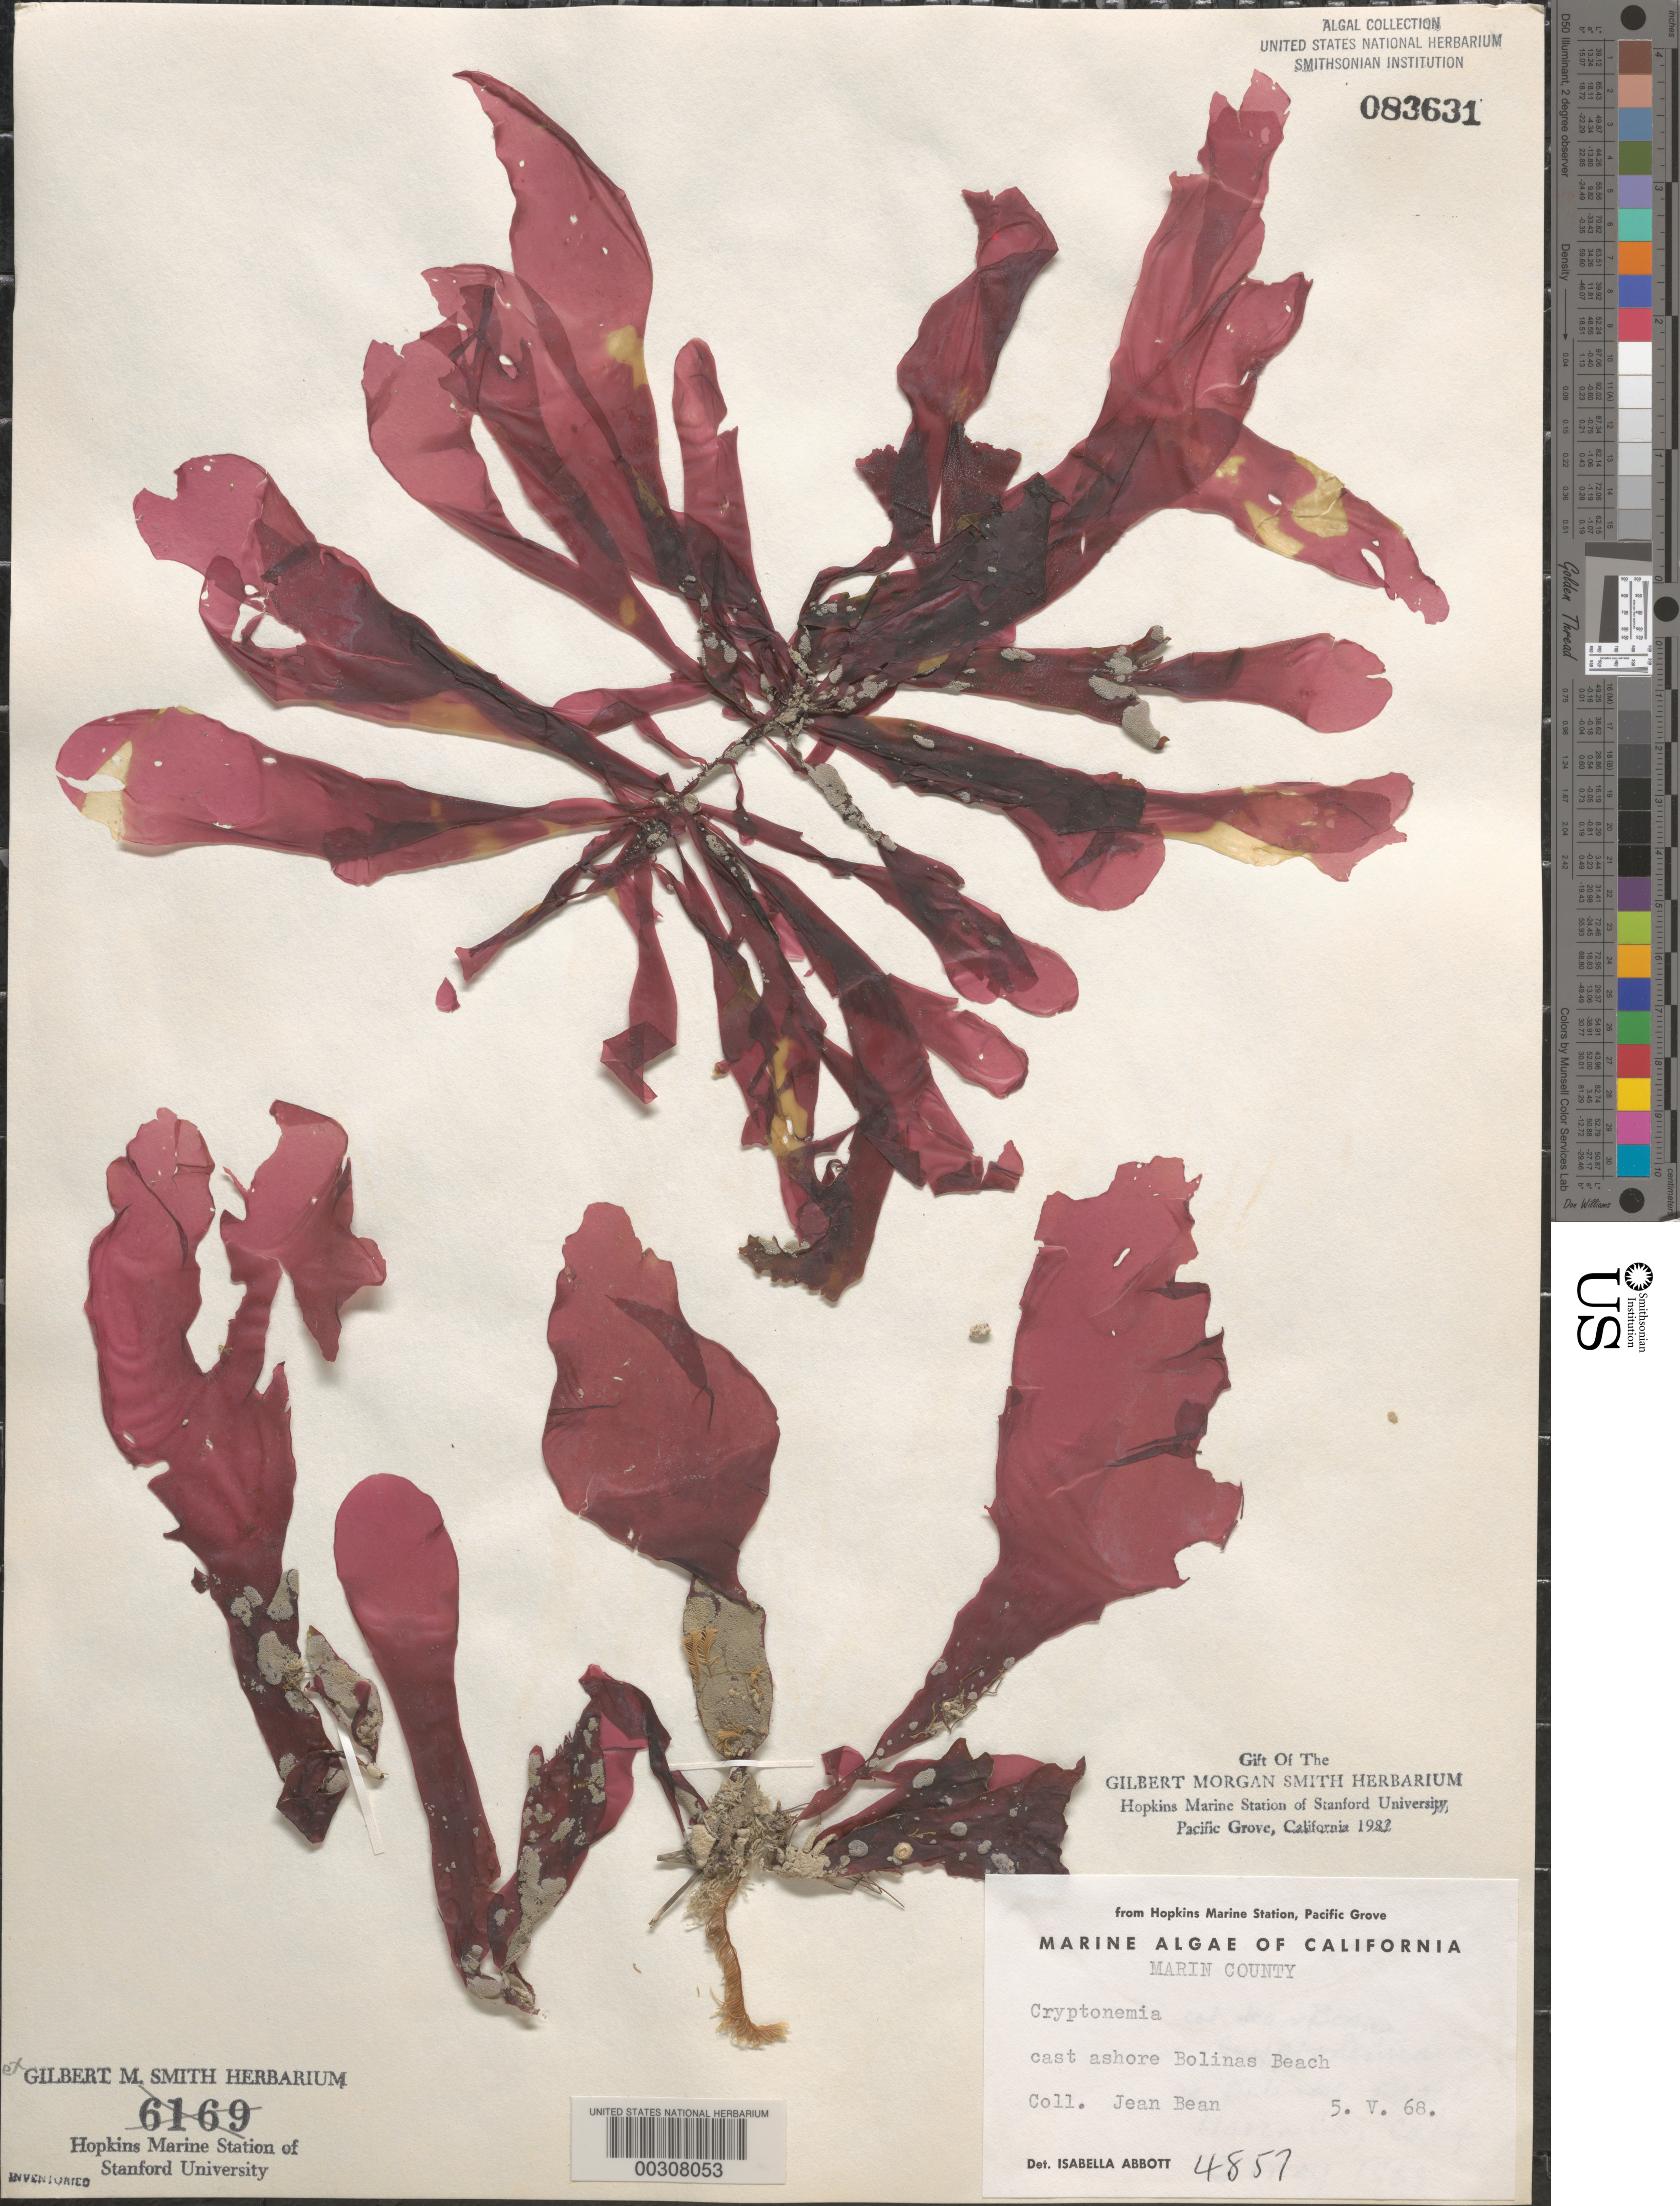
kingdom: Plantae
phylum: Rhodophyta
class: Florideophyceae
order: Halymeniales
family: Halymeniaceae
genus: Cryptonemia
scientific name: Cryptonemia sp.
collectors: J. Bean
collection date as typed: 5 May 68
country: United States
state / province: California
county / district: Marin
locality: Marin County. Cast ashore Bolinas Beach.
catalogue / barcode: US 83631